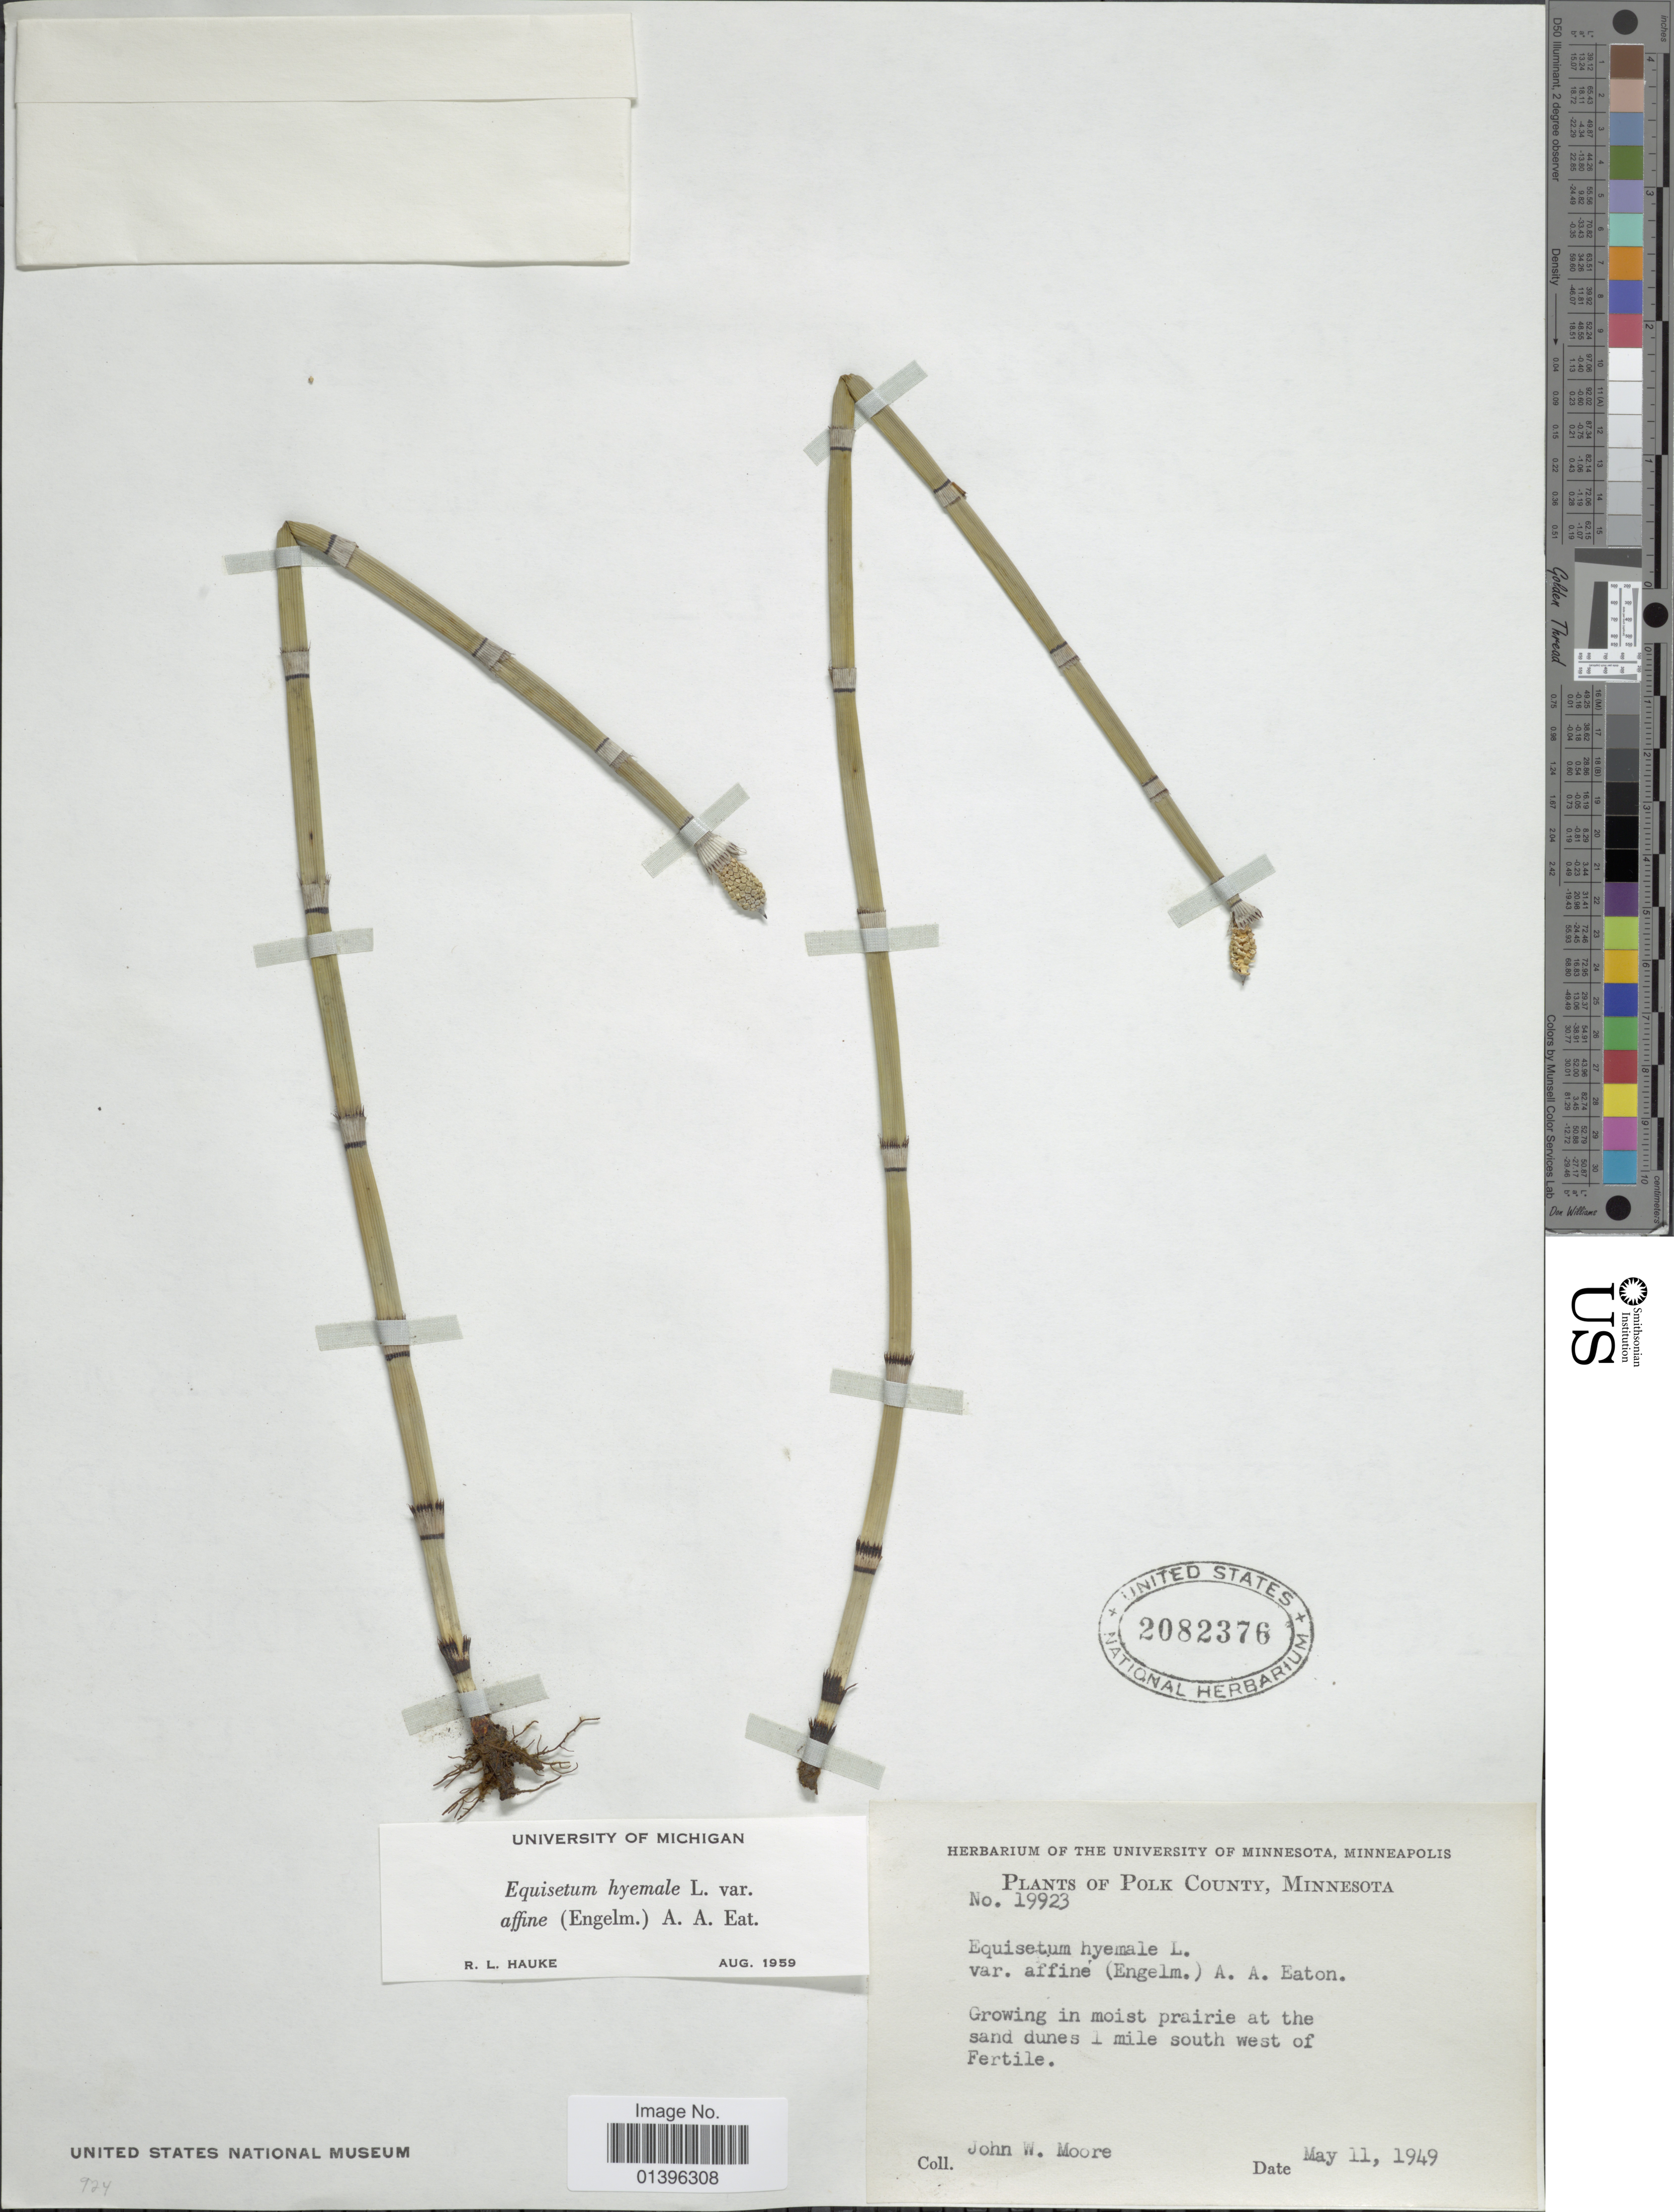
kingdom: Plantae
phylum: Tracheophyta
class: Polypodiopsida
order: Equisetales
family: Equisetaceae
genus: Equisetum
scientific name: Equisetum hyemale var. affine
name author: (Engelm.) A.A. Eaton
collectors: J. Moore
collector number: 19923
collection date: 1949-05-11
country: United States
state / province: Minnesota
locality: Polk County. Growing in moist prairie at the sand dunes 1 mile south west of Fertile.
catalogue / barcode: US 2082376